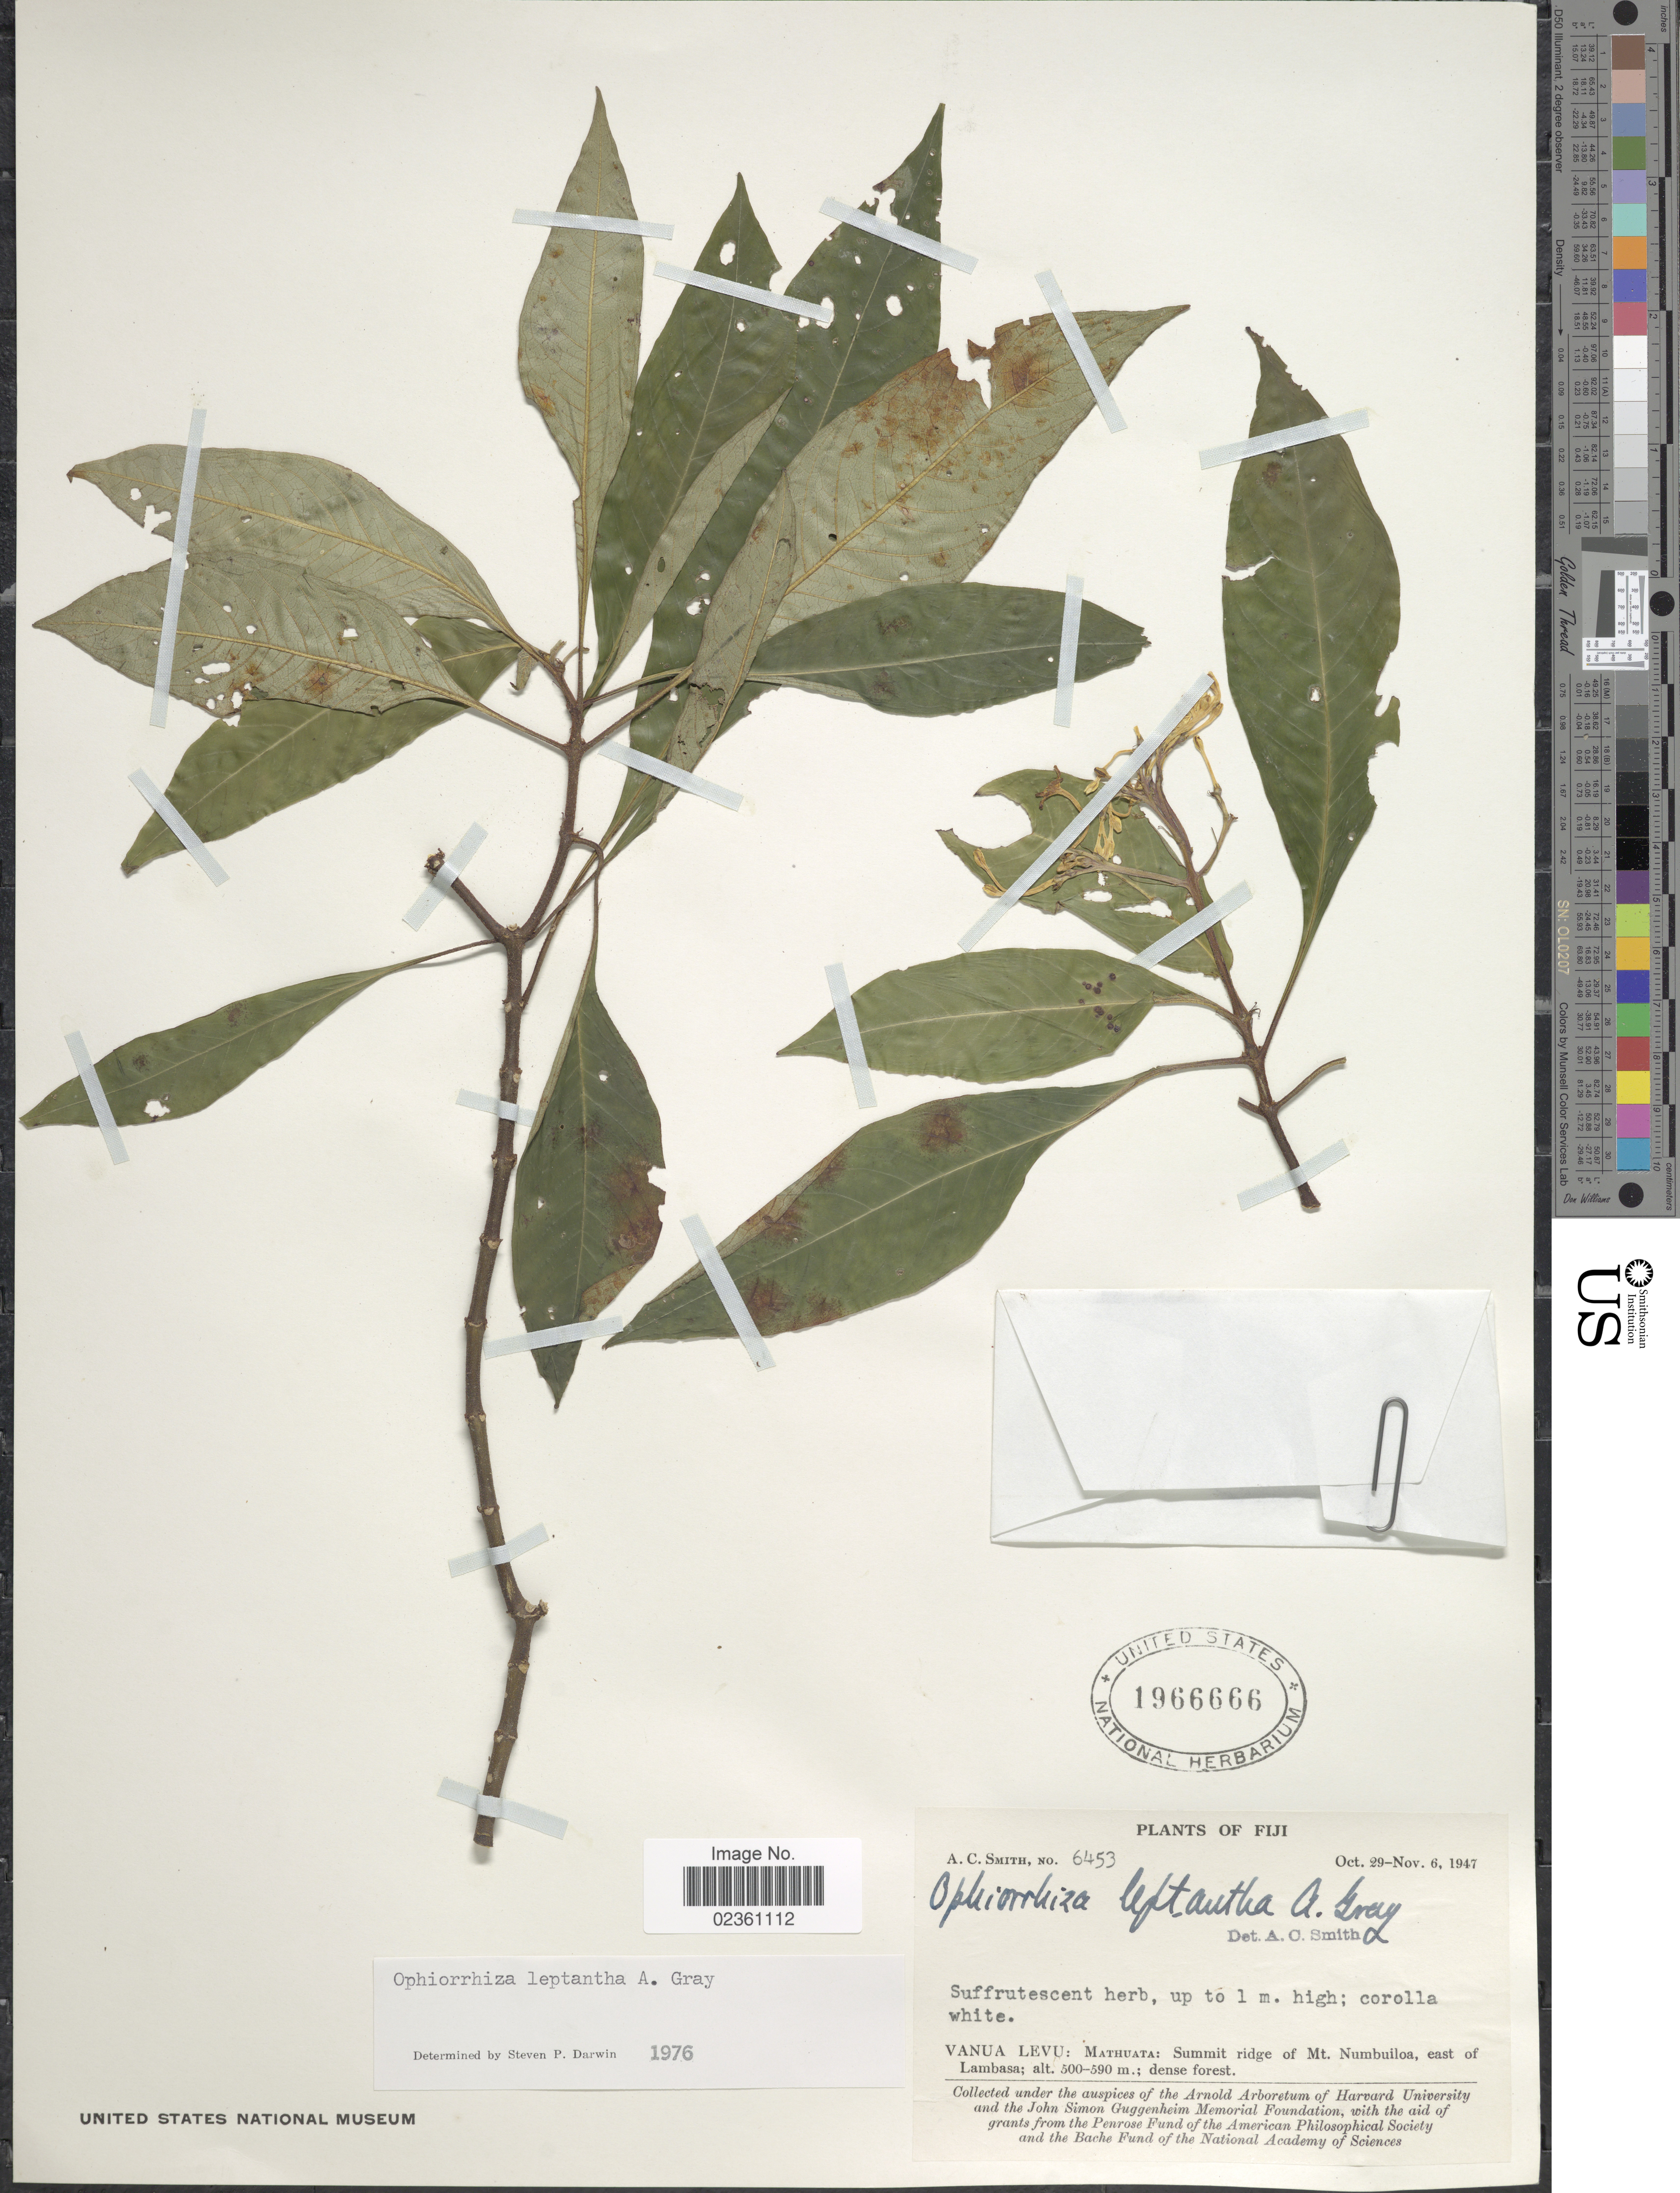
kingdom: Plantae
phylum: Tracheophyta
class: Magnoliopsida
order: Gentianales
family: Rubiaceae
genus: Ophiorrhiza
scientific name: Ophiorrhiza leptantha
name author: A. Gray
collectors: A. C. Smith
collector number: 6453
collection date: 1947-10-29/1947-11-06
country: Fiji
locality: Vanua Levu: Mathhuata: Summit ridge of Mt Numbuiloa, east of Lambasa; dense forest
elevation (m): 500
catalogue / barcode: US 1966666